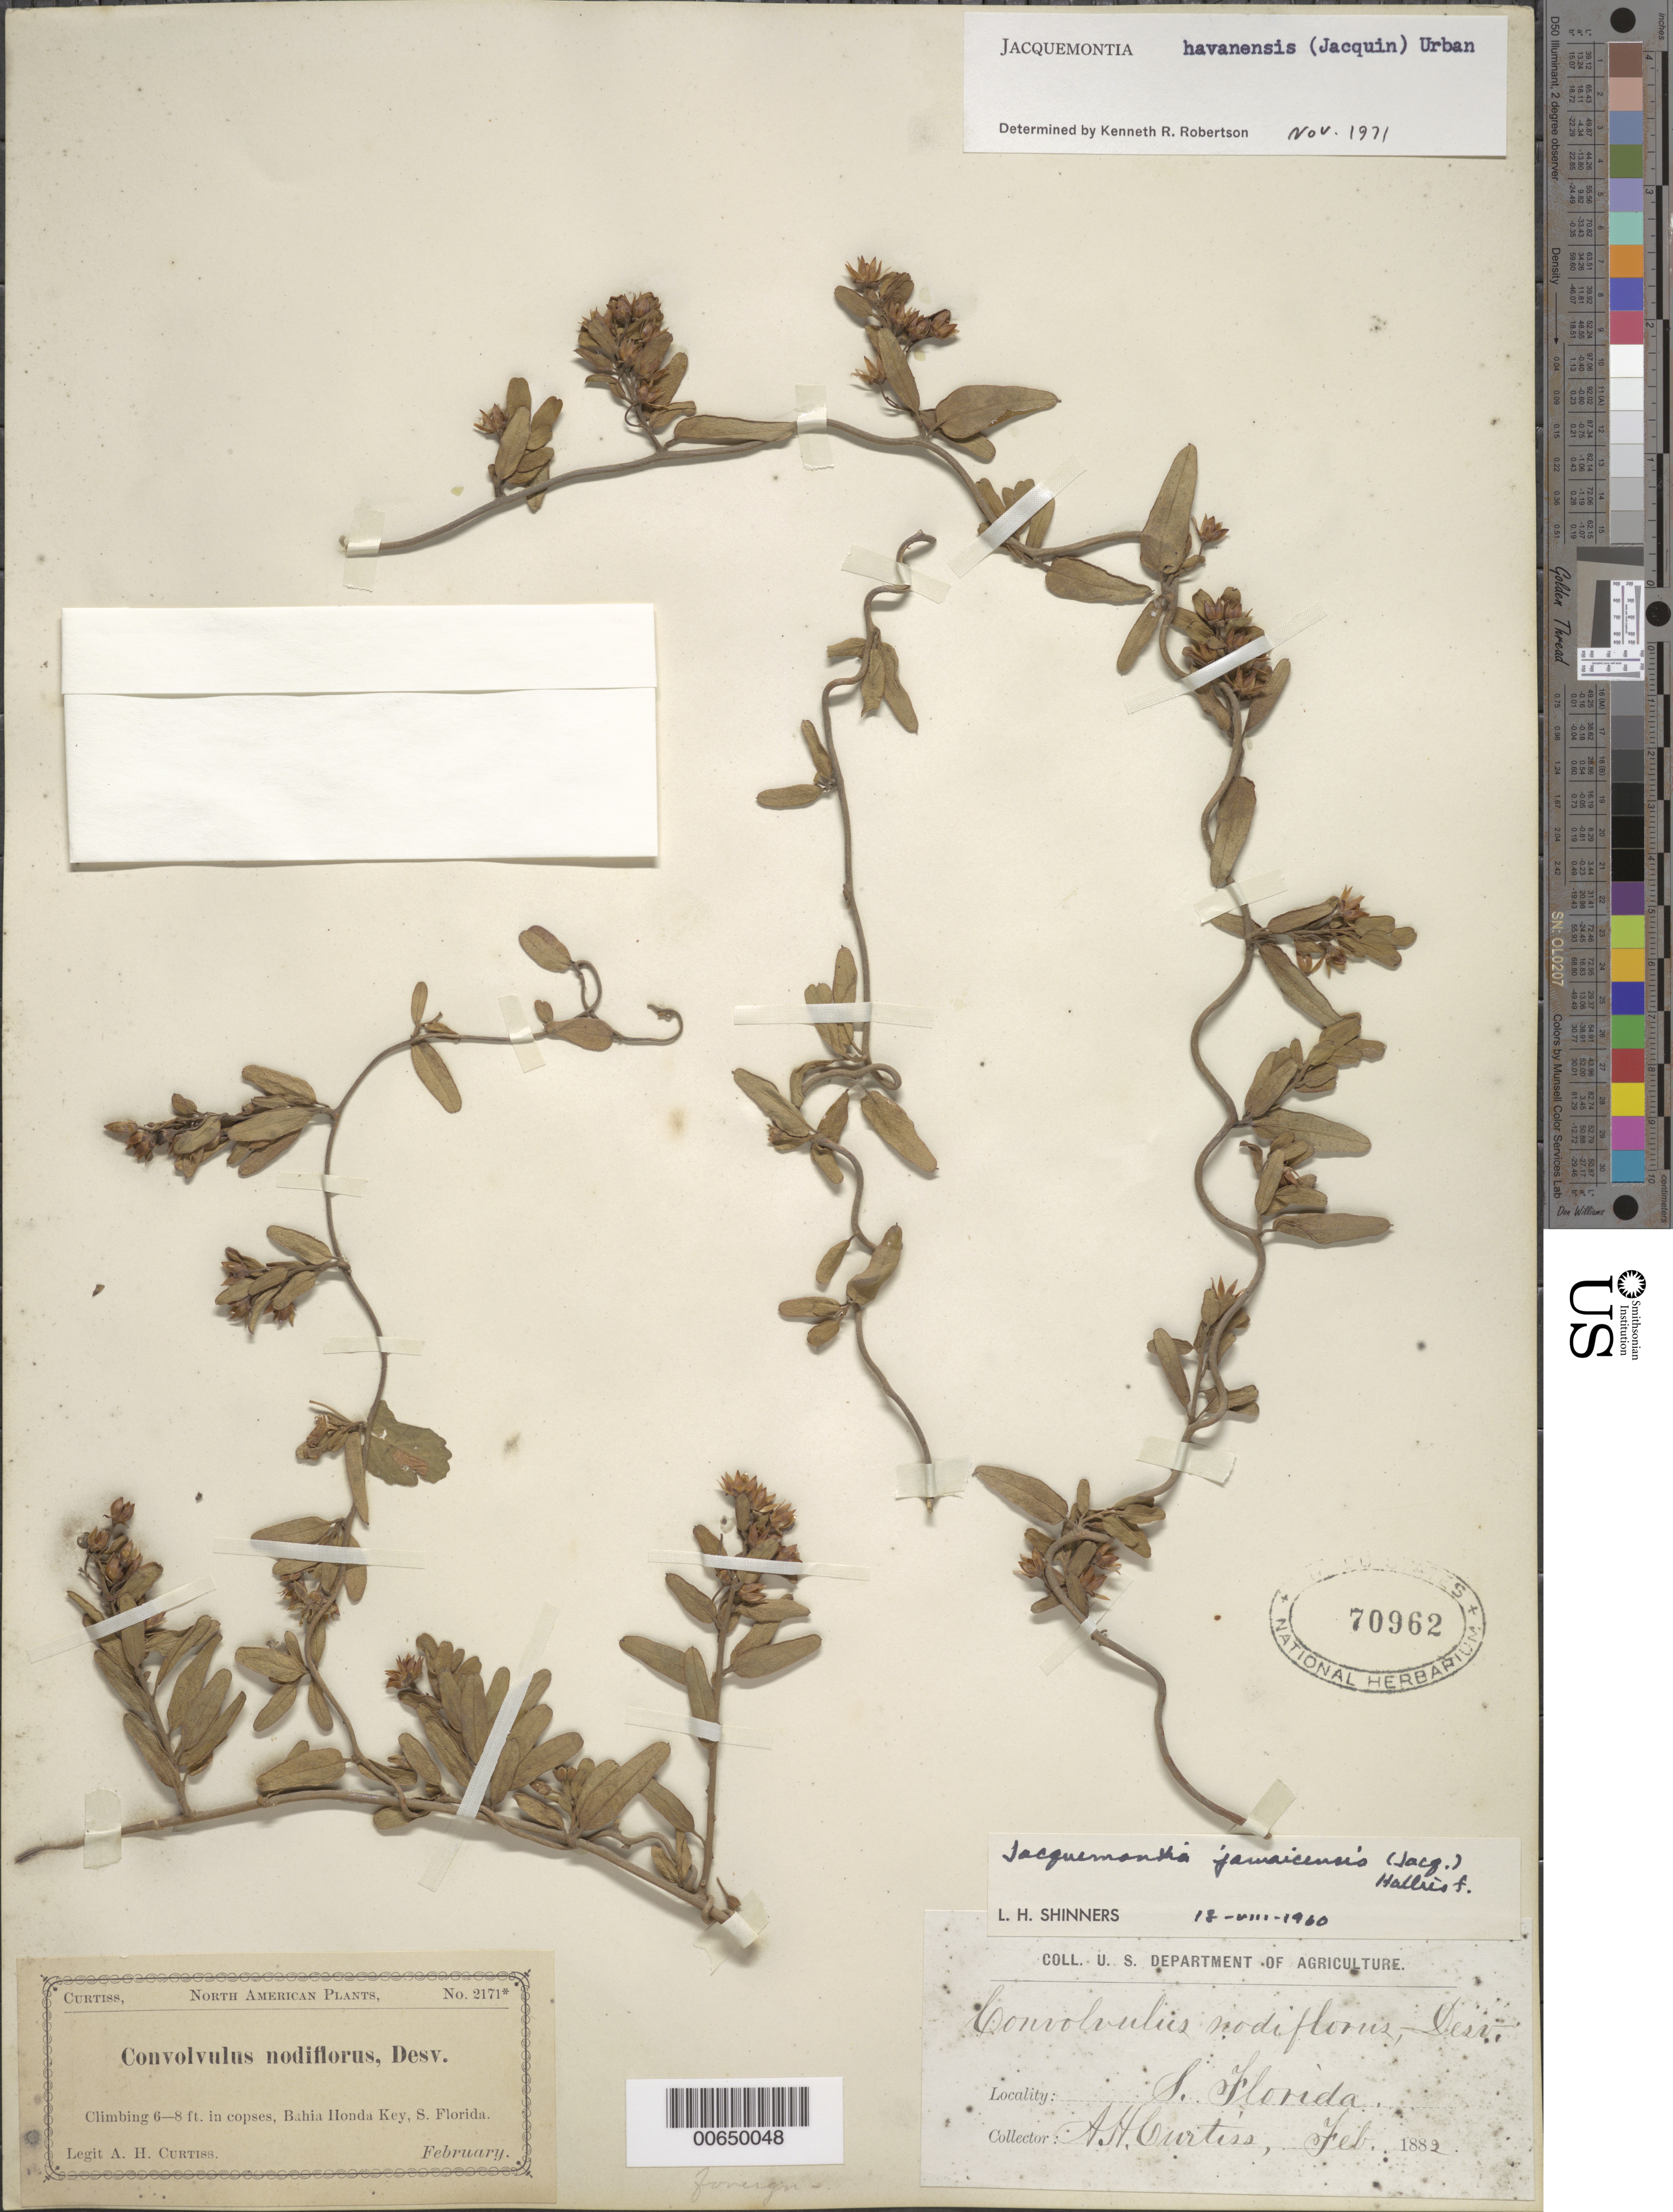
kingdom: Plantae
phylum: Tracheophyta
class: Magnoliopsida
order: Solanales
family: Convolvulaceae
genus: Jacquemontia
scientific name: Jacquemontia havanensis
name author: (Jacq.) Urb.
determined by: Robertson, K.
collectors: A. H. Curtiss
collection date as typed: Feb 1882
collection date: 1882-02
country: United States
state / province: Florida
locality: South Florida. Bahia Honda Key.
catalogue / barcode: US 70962